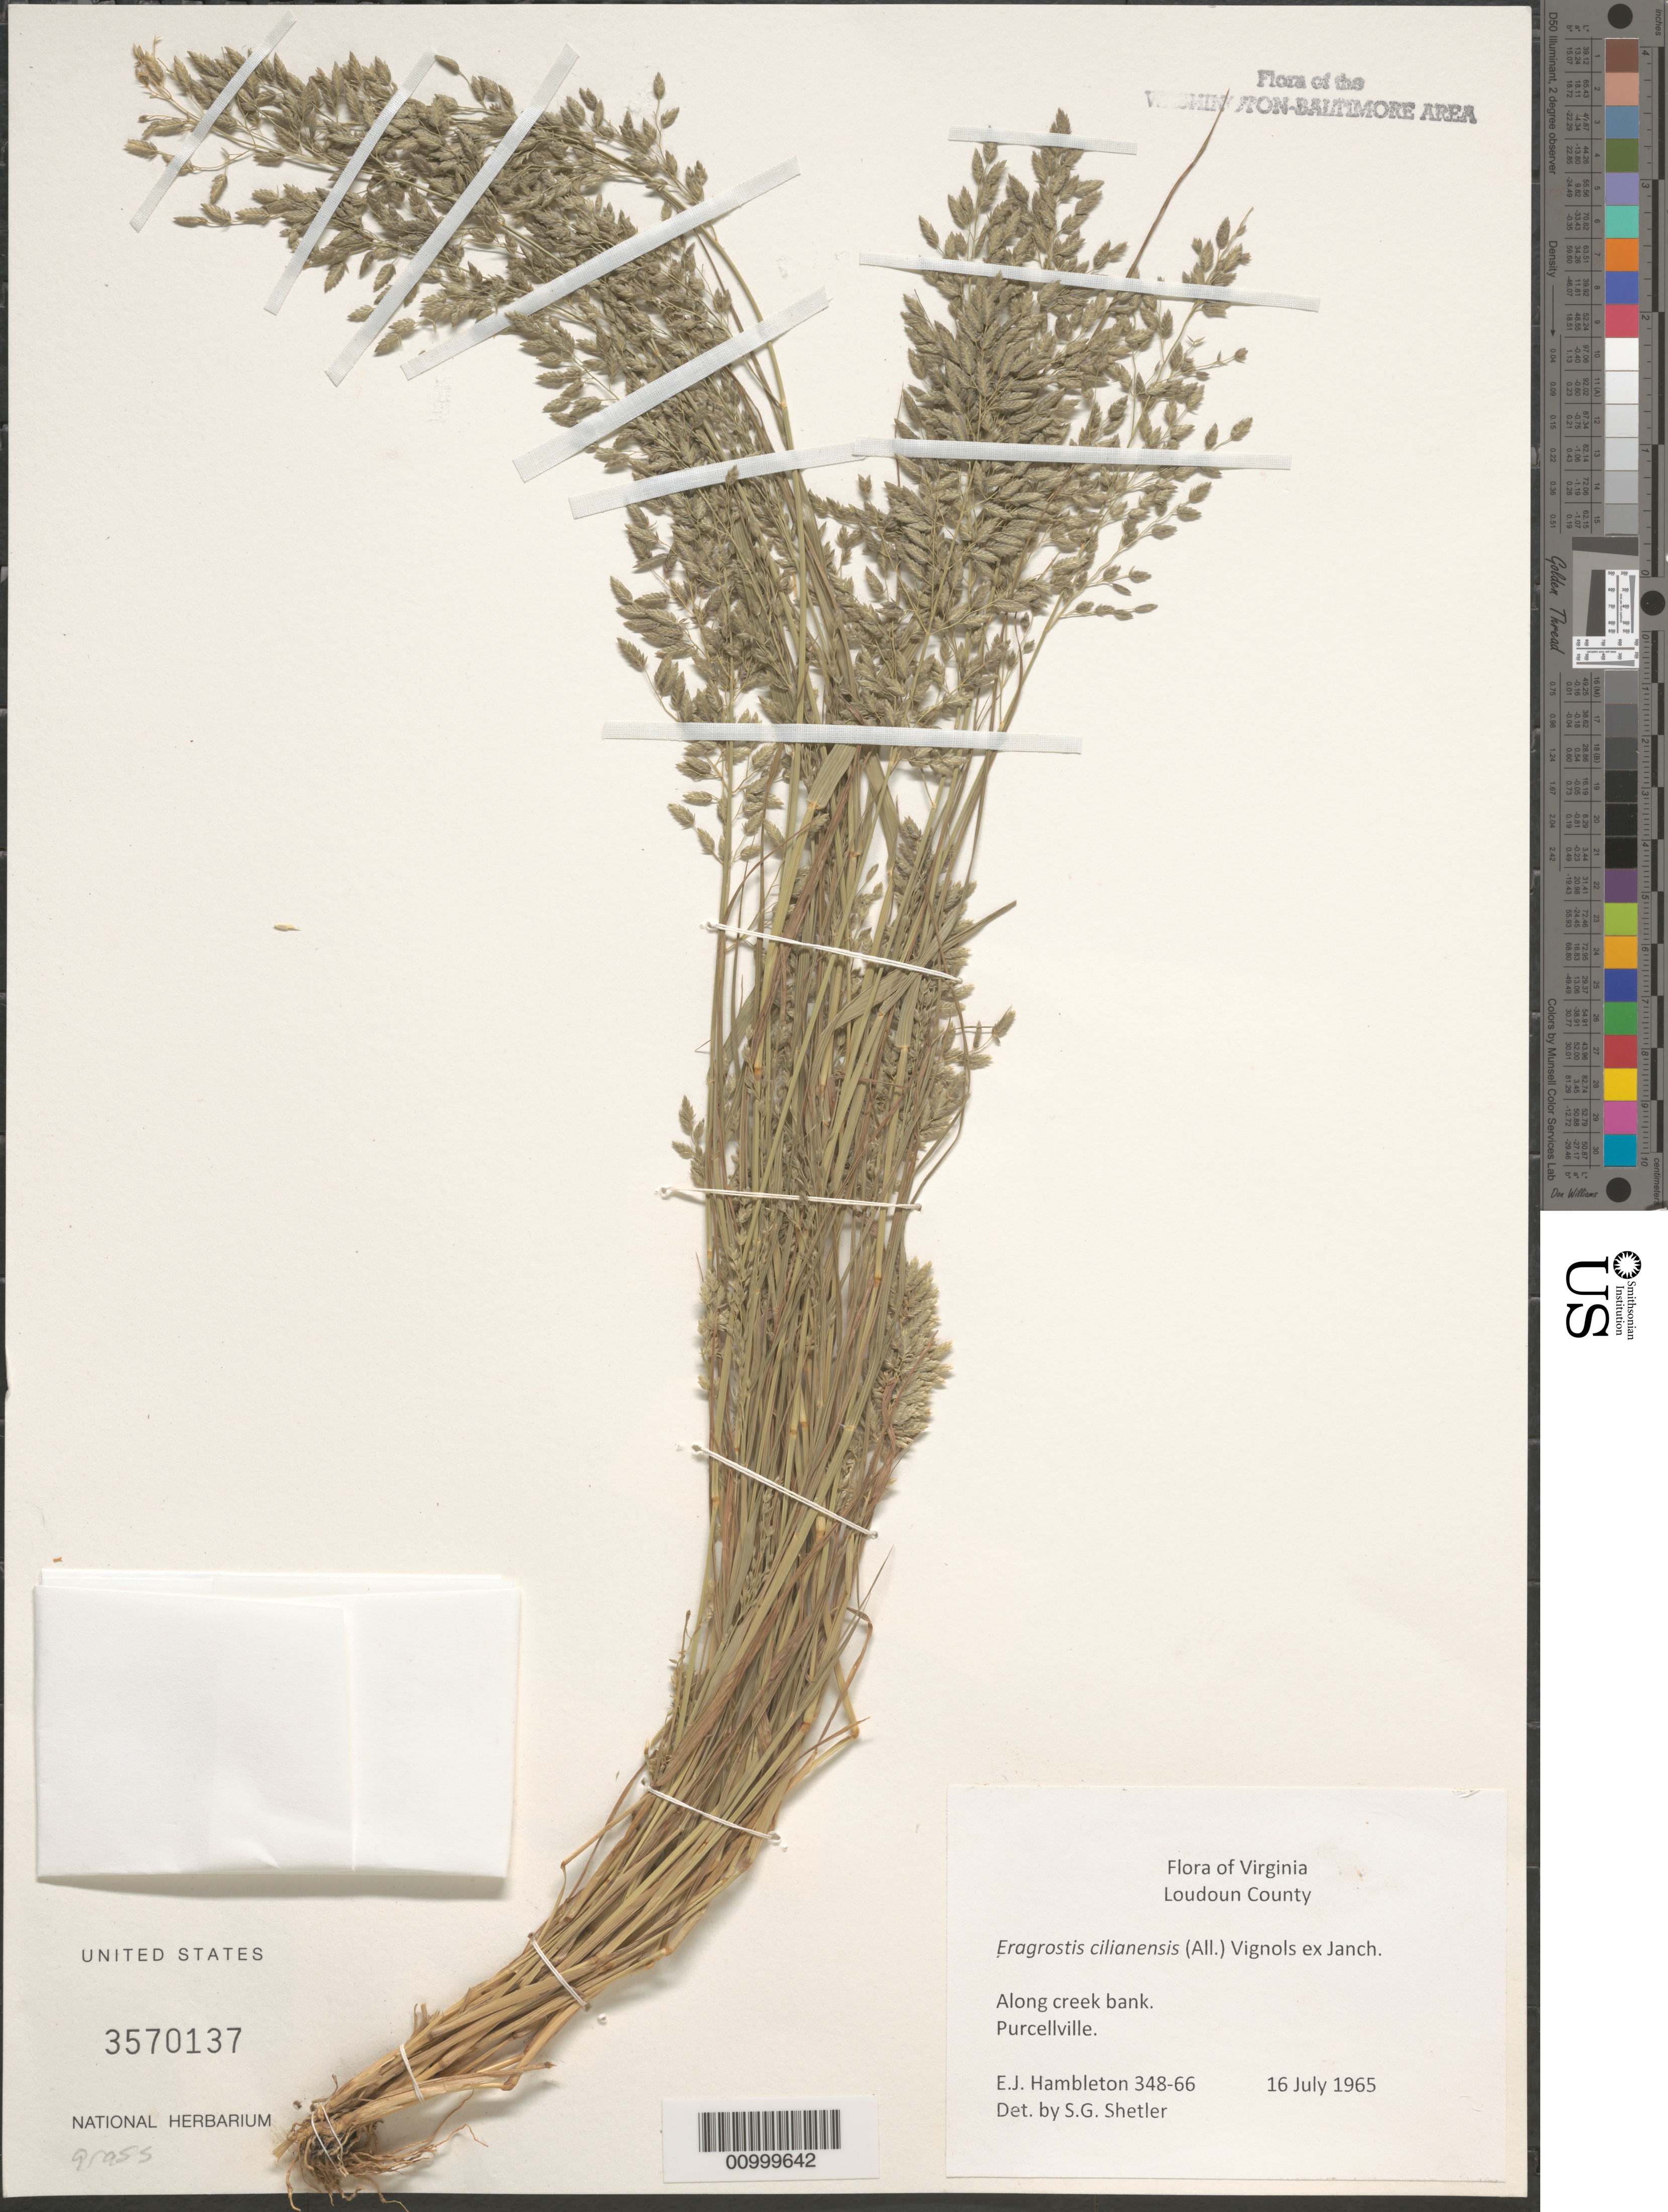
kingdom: Plantae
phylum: Tracheophyta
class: Liliopsida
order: Poales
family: Poaceae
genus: Eragrostis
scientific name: Eragrostis cilianensis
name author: (Bellardi) Vignolo ex Janch.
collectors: E. Hambleton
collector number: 348-66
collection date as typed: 16 July 1965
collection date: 1965-07-16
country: United States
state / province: Virginia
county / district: Loudoun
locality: Purcellville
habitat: Along creek bank.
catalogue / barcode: US 3570137